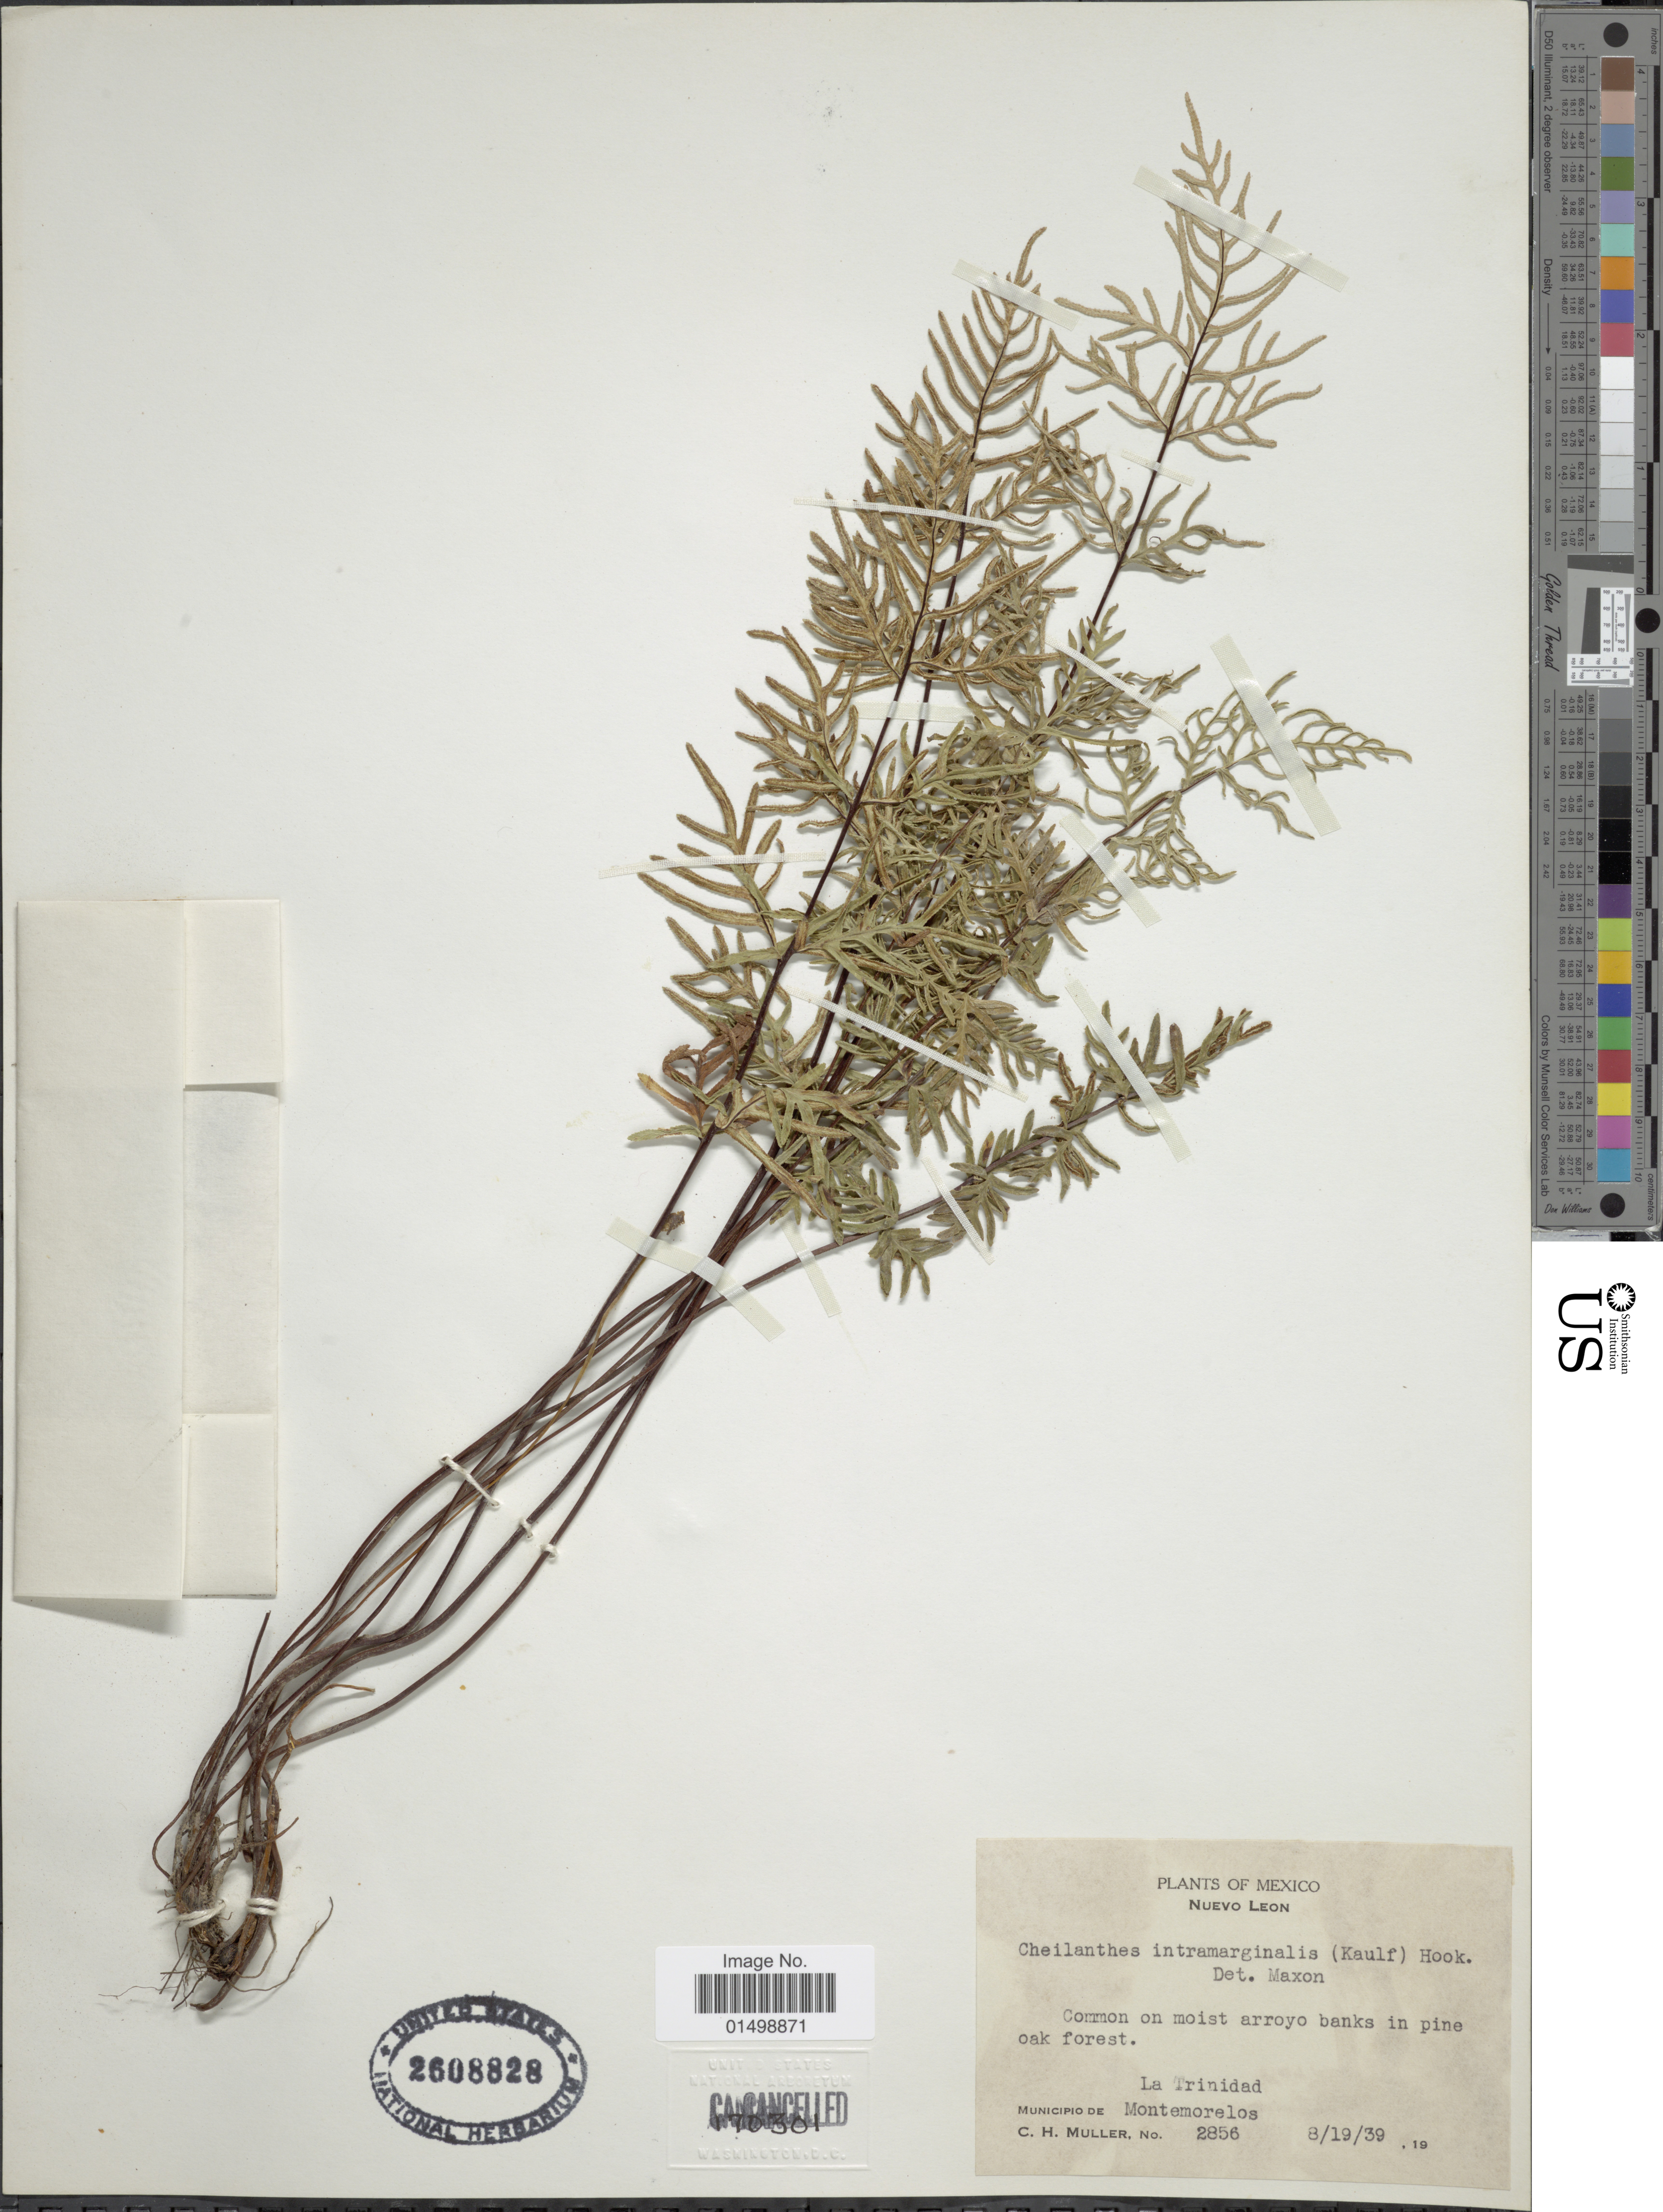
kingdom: Plantae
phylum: Tracheophyta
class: Polypodiopsida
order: Polypodiales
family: Pteridaceae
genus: Cheilanthes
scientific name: Cheilanthes intramarginalis var. serratifolia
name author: (Kaulf.) Hook.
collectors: C. H. Müller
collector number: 2856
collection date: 1939-08-19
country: Mexico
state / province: Nuevo León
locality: La Trinidad, Municipio de Montemorelos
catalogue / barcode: US 2608828